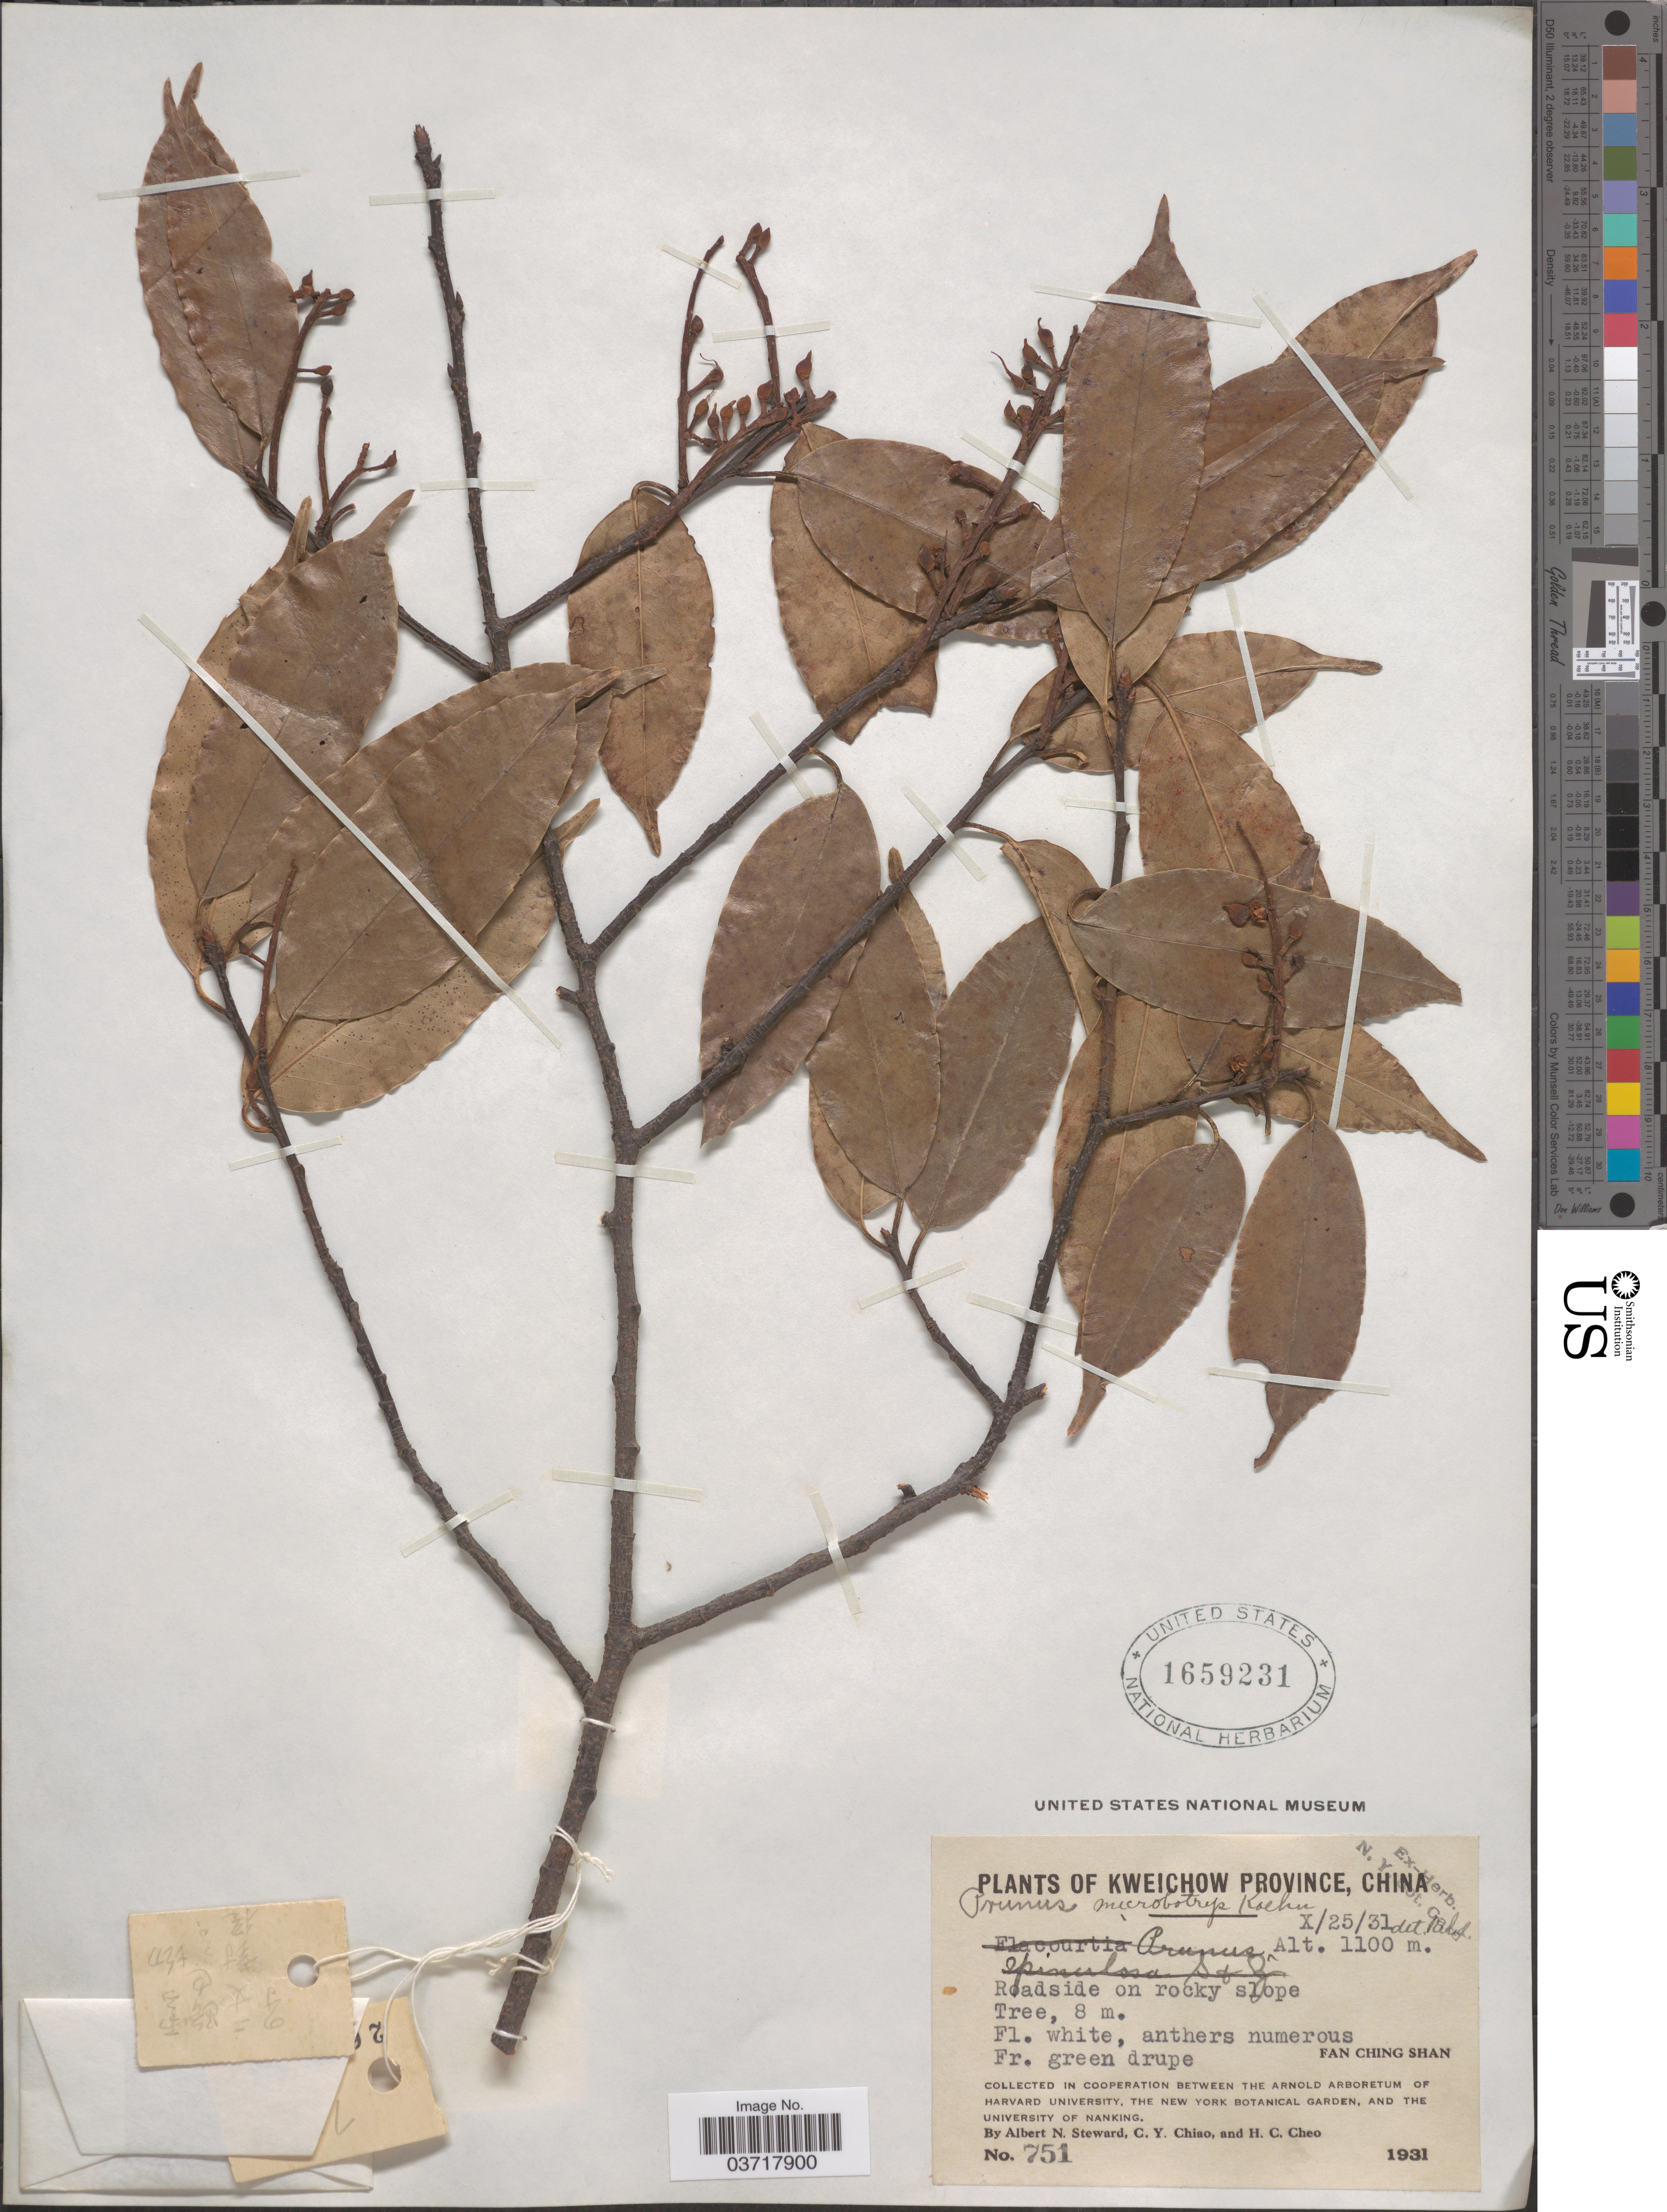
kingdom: Plantae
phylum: Tracheophyta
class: Magnoliopsida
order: Rosales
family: Rosaceae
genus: Prunus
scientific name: Prunus microbotrys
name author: Koehne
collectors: A. N. Steward, C. Y. Chiao & H. Cheo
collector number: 751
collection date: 1931-10-25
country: China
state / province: Guizhou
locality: Kweichow Province. Fan Ching Shan.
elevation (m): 1100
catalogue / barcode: US 1659231